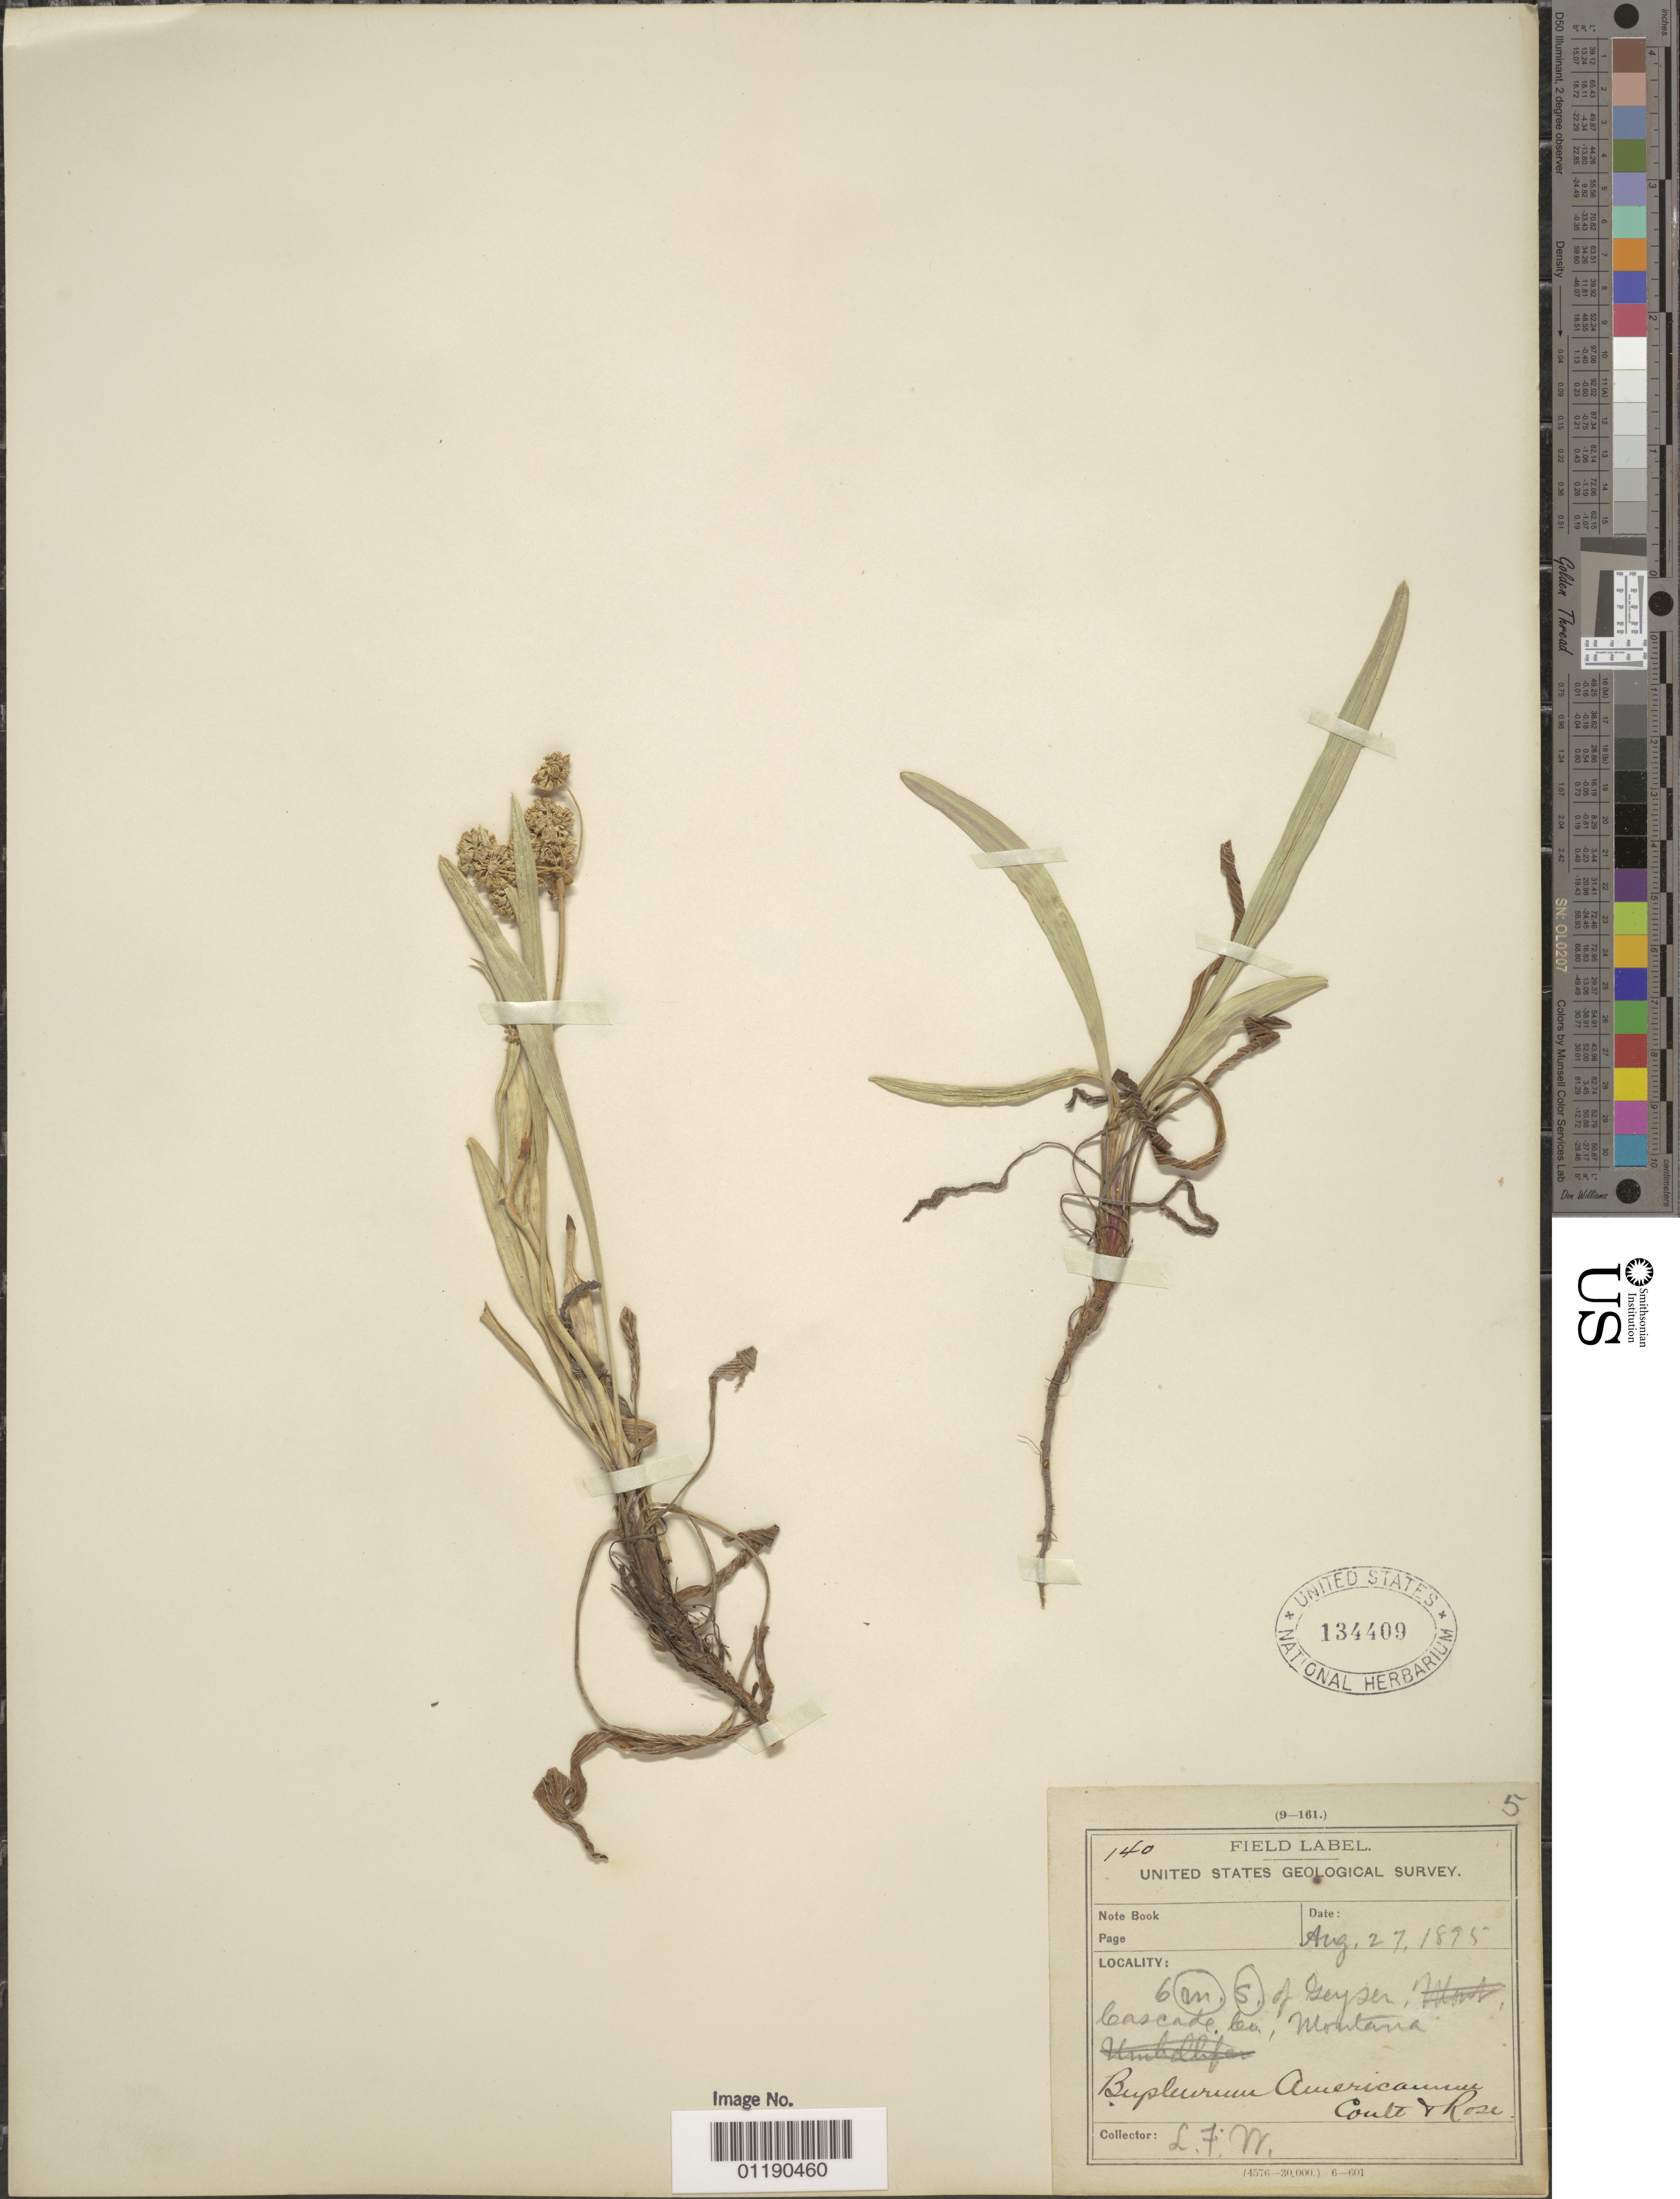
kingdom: Plantae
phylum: Tracheophyta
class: Magnoliopsida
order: Apiales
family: Apiaceae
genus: Bupleurum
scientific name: Bupleurum americanum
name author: J.M. Coult. & Rose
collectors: L. F. Ward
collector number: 140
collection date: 1895-08-27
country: United States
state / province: Montana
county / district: Cascade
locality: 6 m. S. of Geyser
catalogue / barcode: US 134409